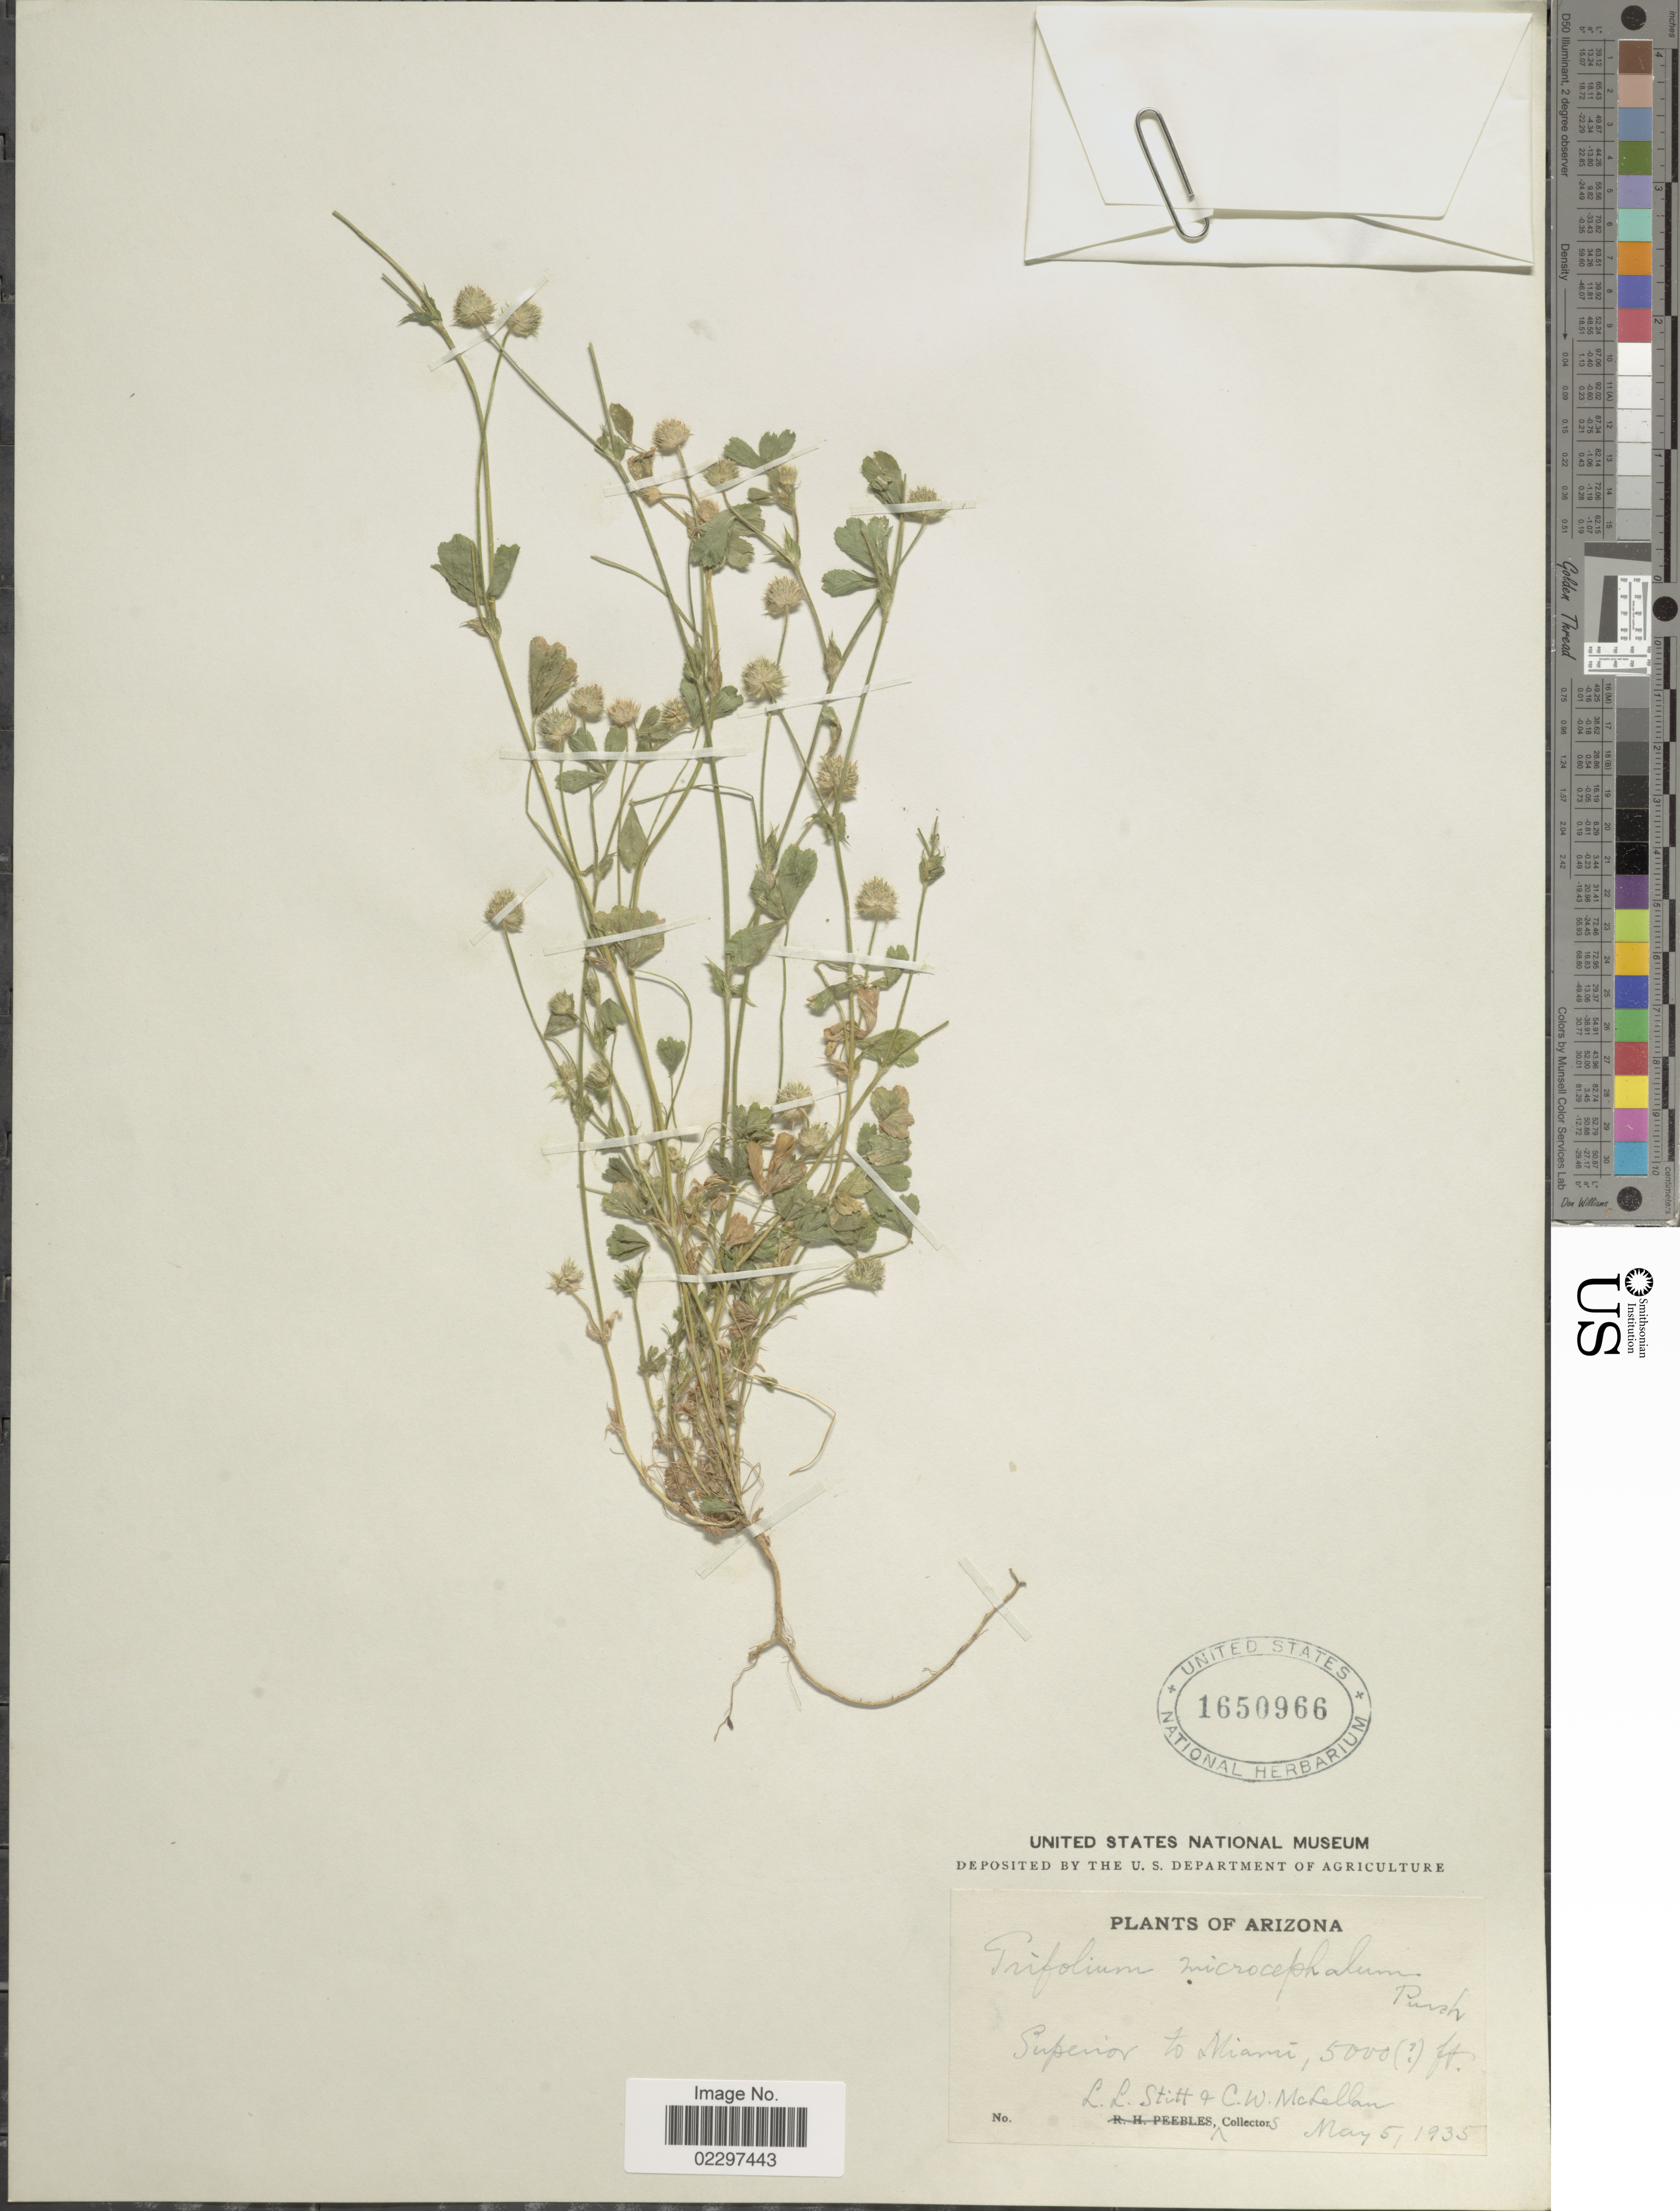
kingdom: Plantae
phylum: Tracheophyta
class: Magnoliopsida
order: Fabales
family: Fabaceae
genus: Trifolium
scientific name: Trifolium microcephalum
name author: Pursh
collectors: L. Stitt & C. McLellan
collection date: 1935-05-05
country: United States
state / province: Arizona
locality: Superior to Miami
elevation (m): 1524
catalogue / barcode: US 1650966